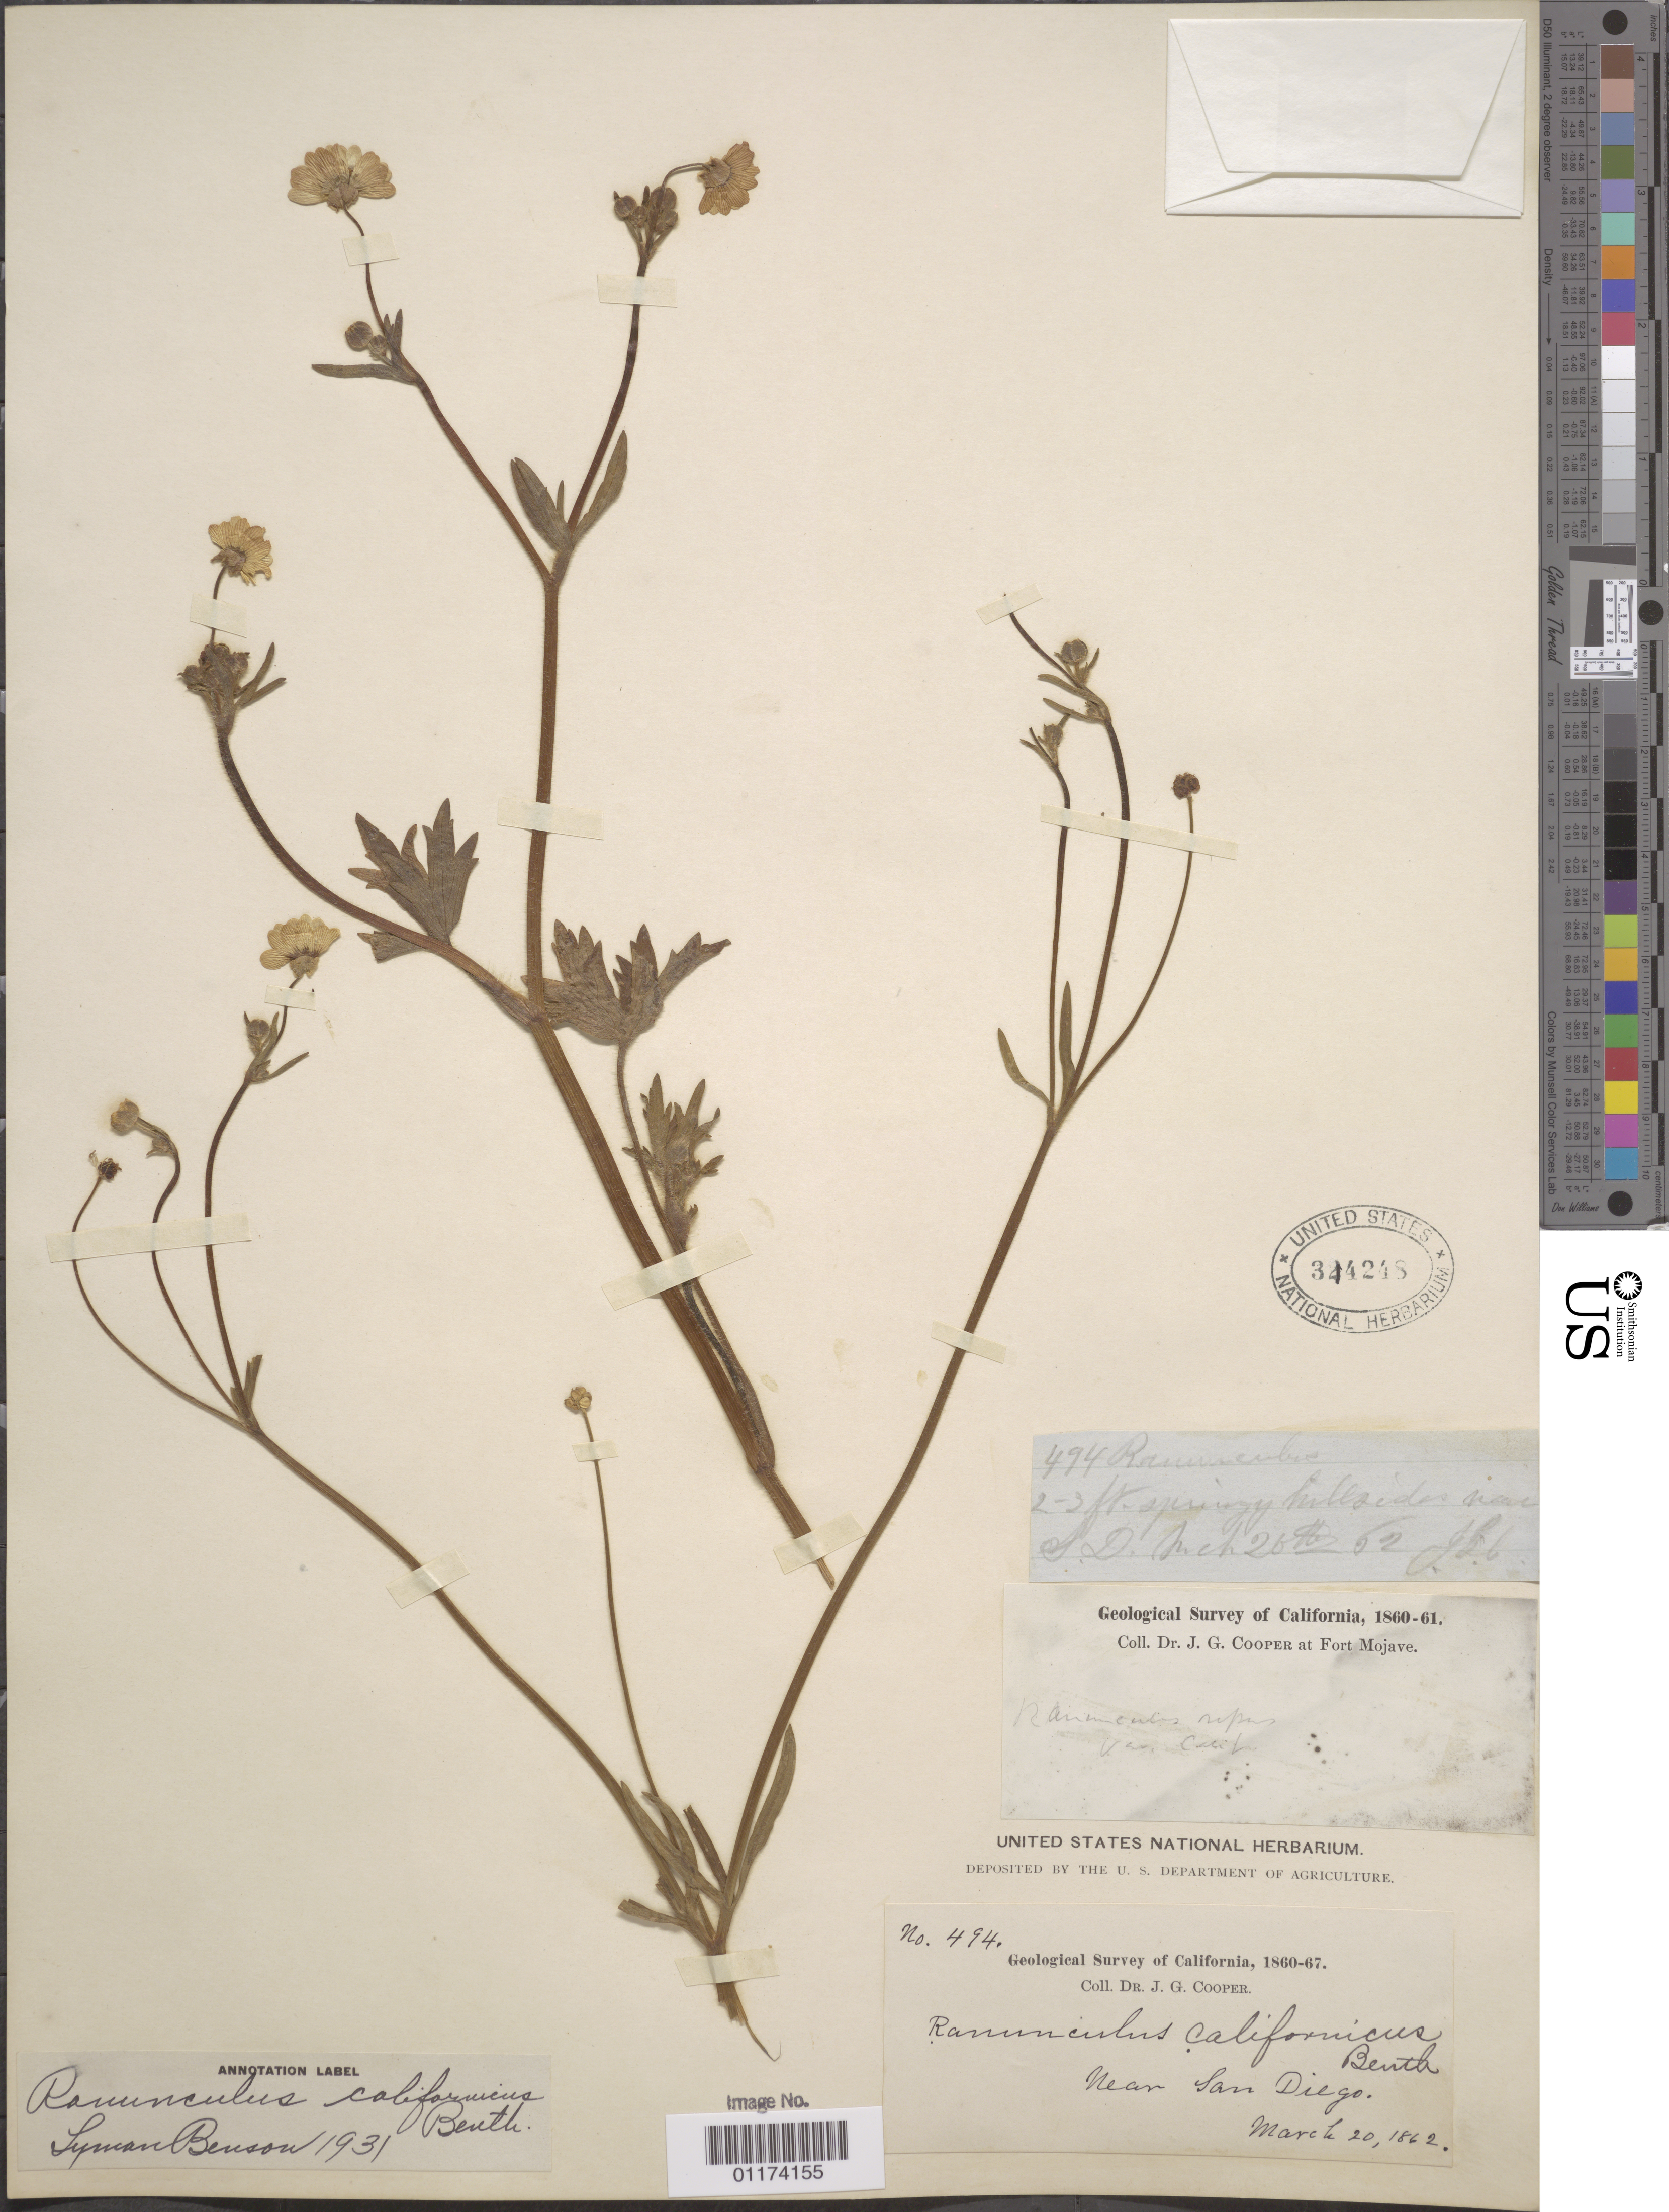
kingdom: Plantae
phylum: Tracheophyta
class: Magnoliopsida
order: Ranunculales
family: Ranunculaceae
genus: Ranunculus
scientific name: Ranunculus californicus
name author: Benth.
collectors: J. G. Cooper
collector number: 494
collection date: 1862-03-20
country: United States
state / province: California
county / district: San Diego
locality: Near San Diego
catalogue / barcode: US 344248